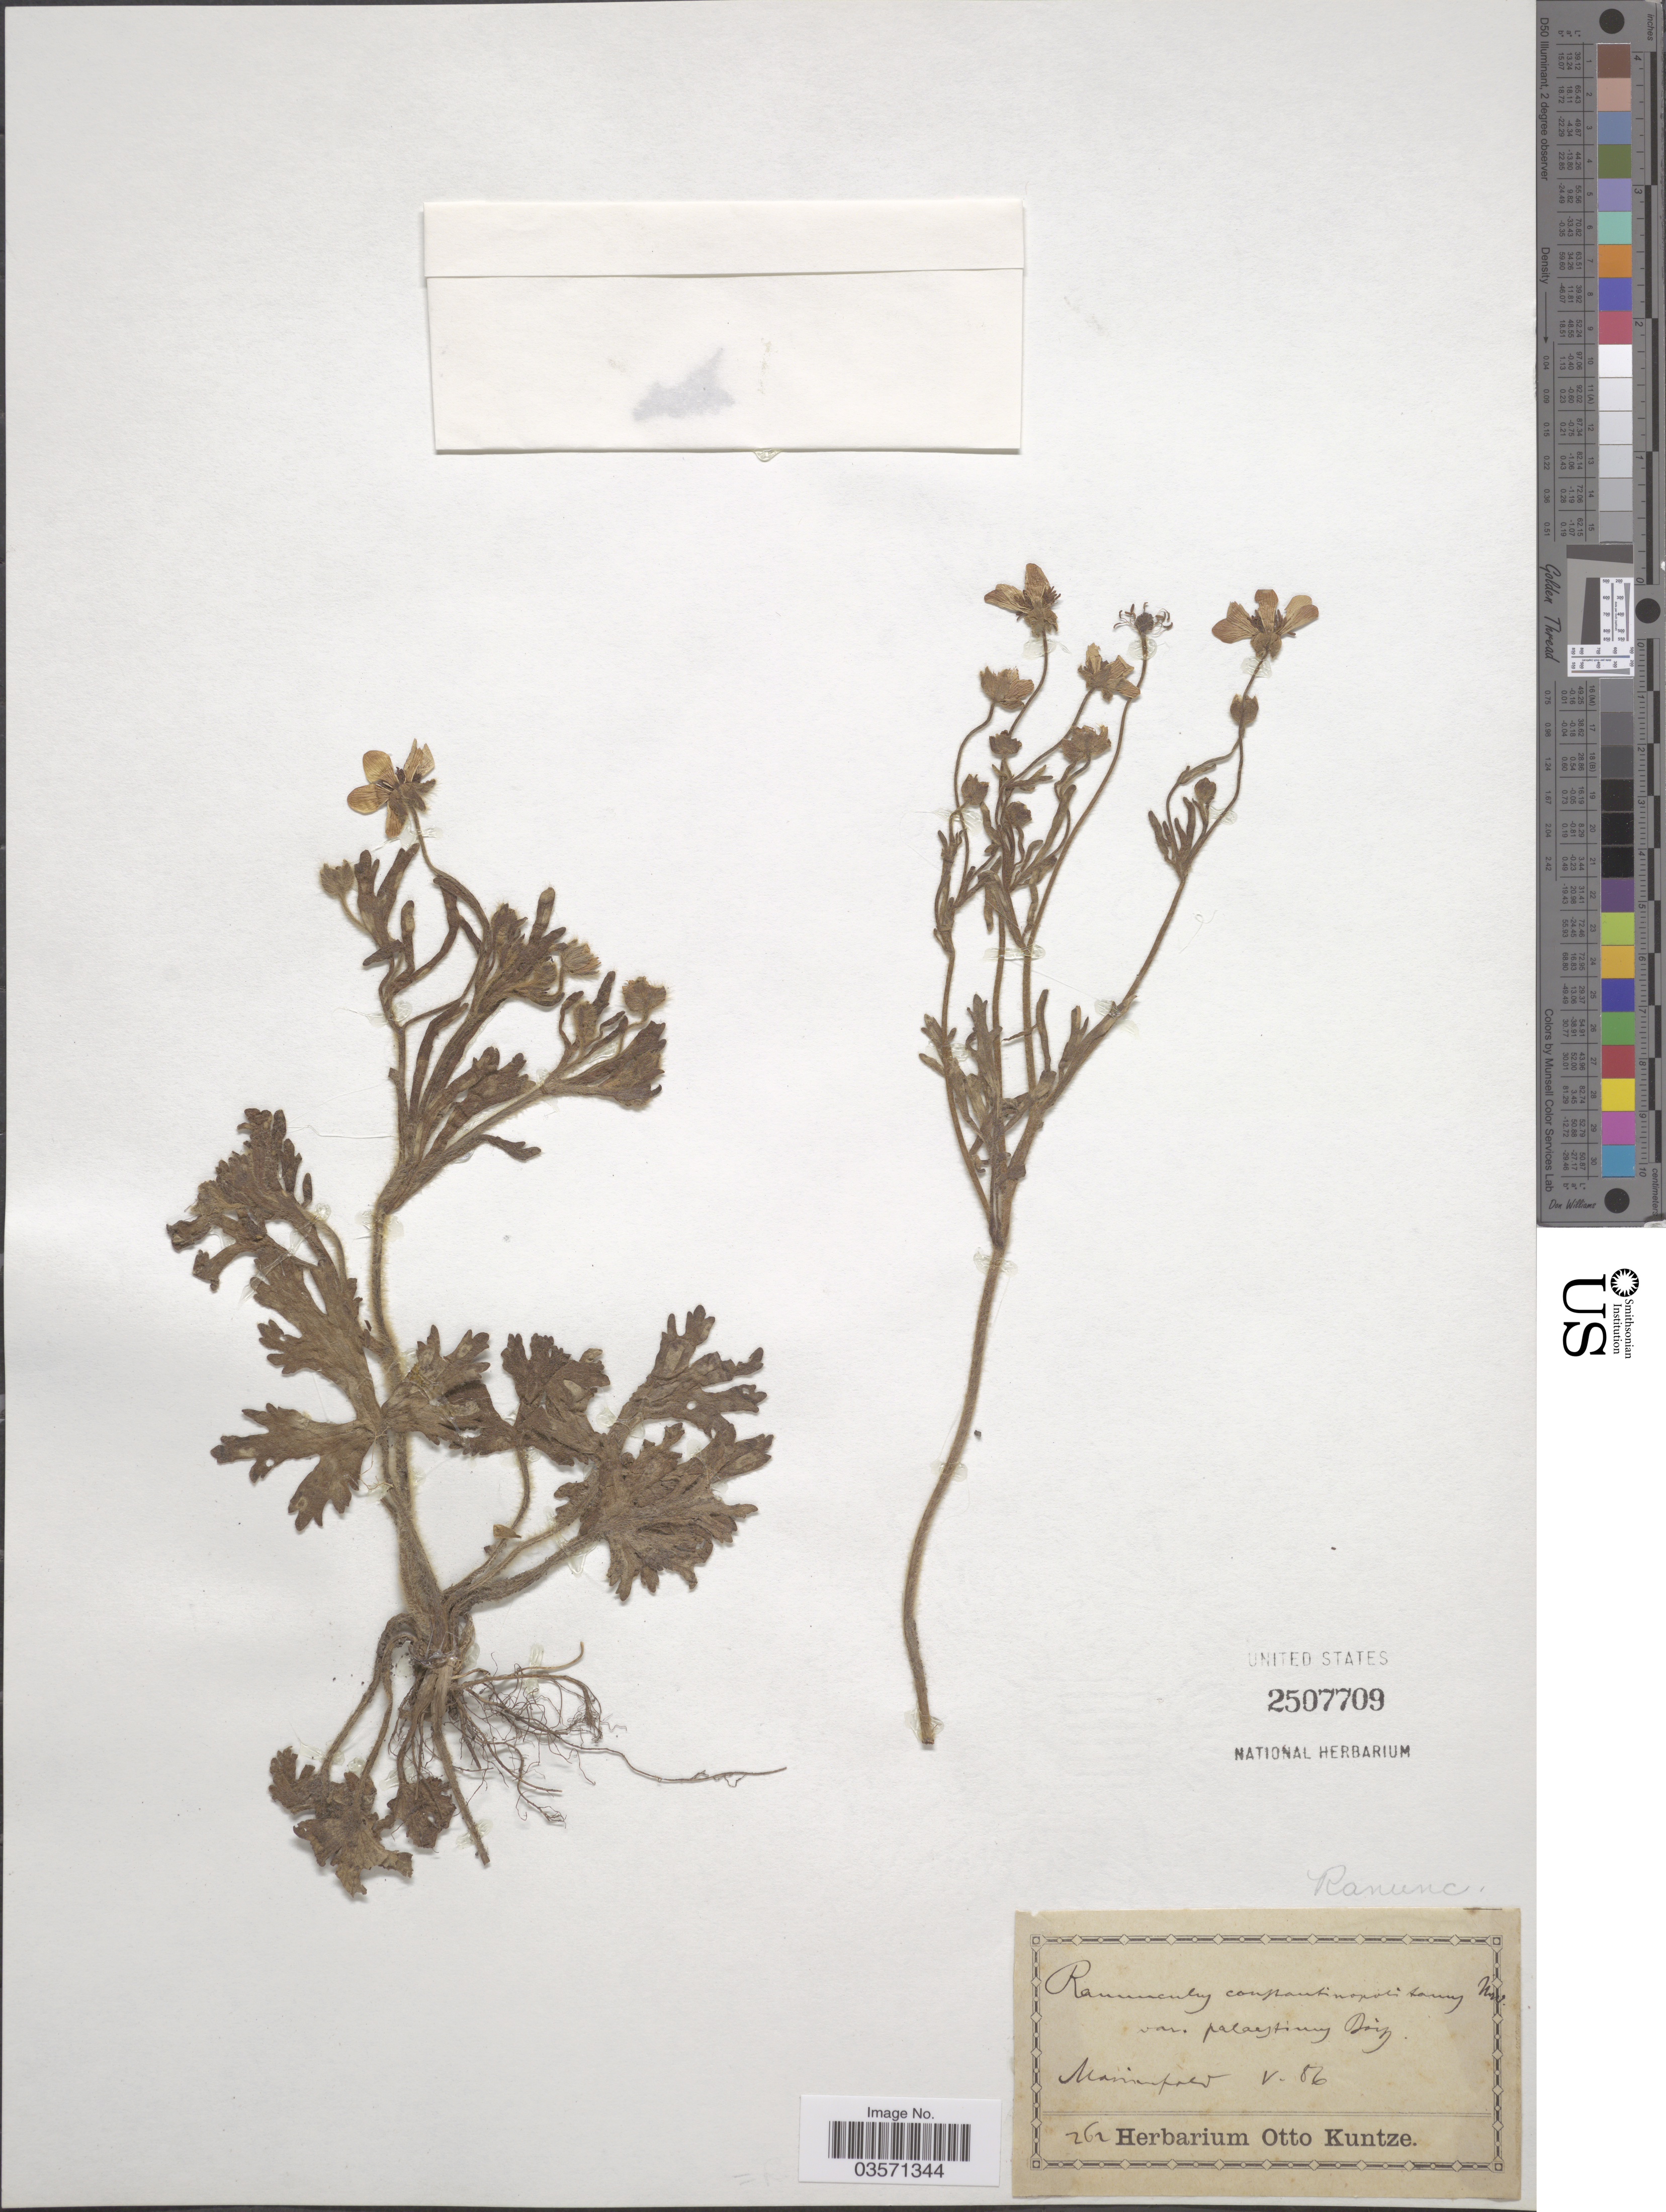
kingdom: Plantae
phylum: Tracheophyta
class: Magnoliopsida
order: Ranunculales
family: Ranunculaceae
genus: Ranunculus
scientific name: Ranunculus constantinopolitanus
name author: (DC.) d'Urv.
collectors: ex herb. Otto Kuntze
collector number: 262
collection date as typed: Transcribed d/m/y: /5/86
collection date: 1886-05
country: Georgia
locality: Marienfeld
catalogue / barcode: US 2507709